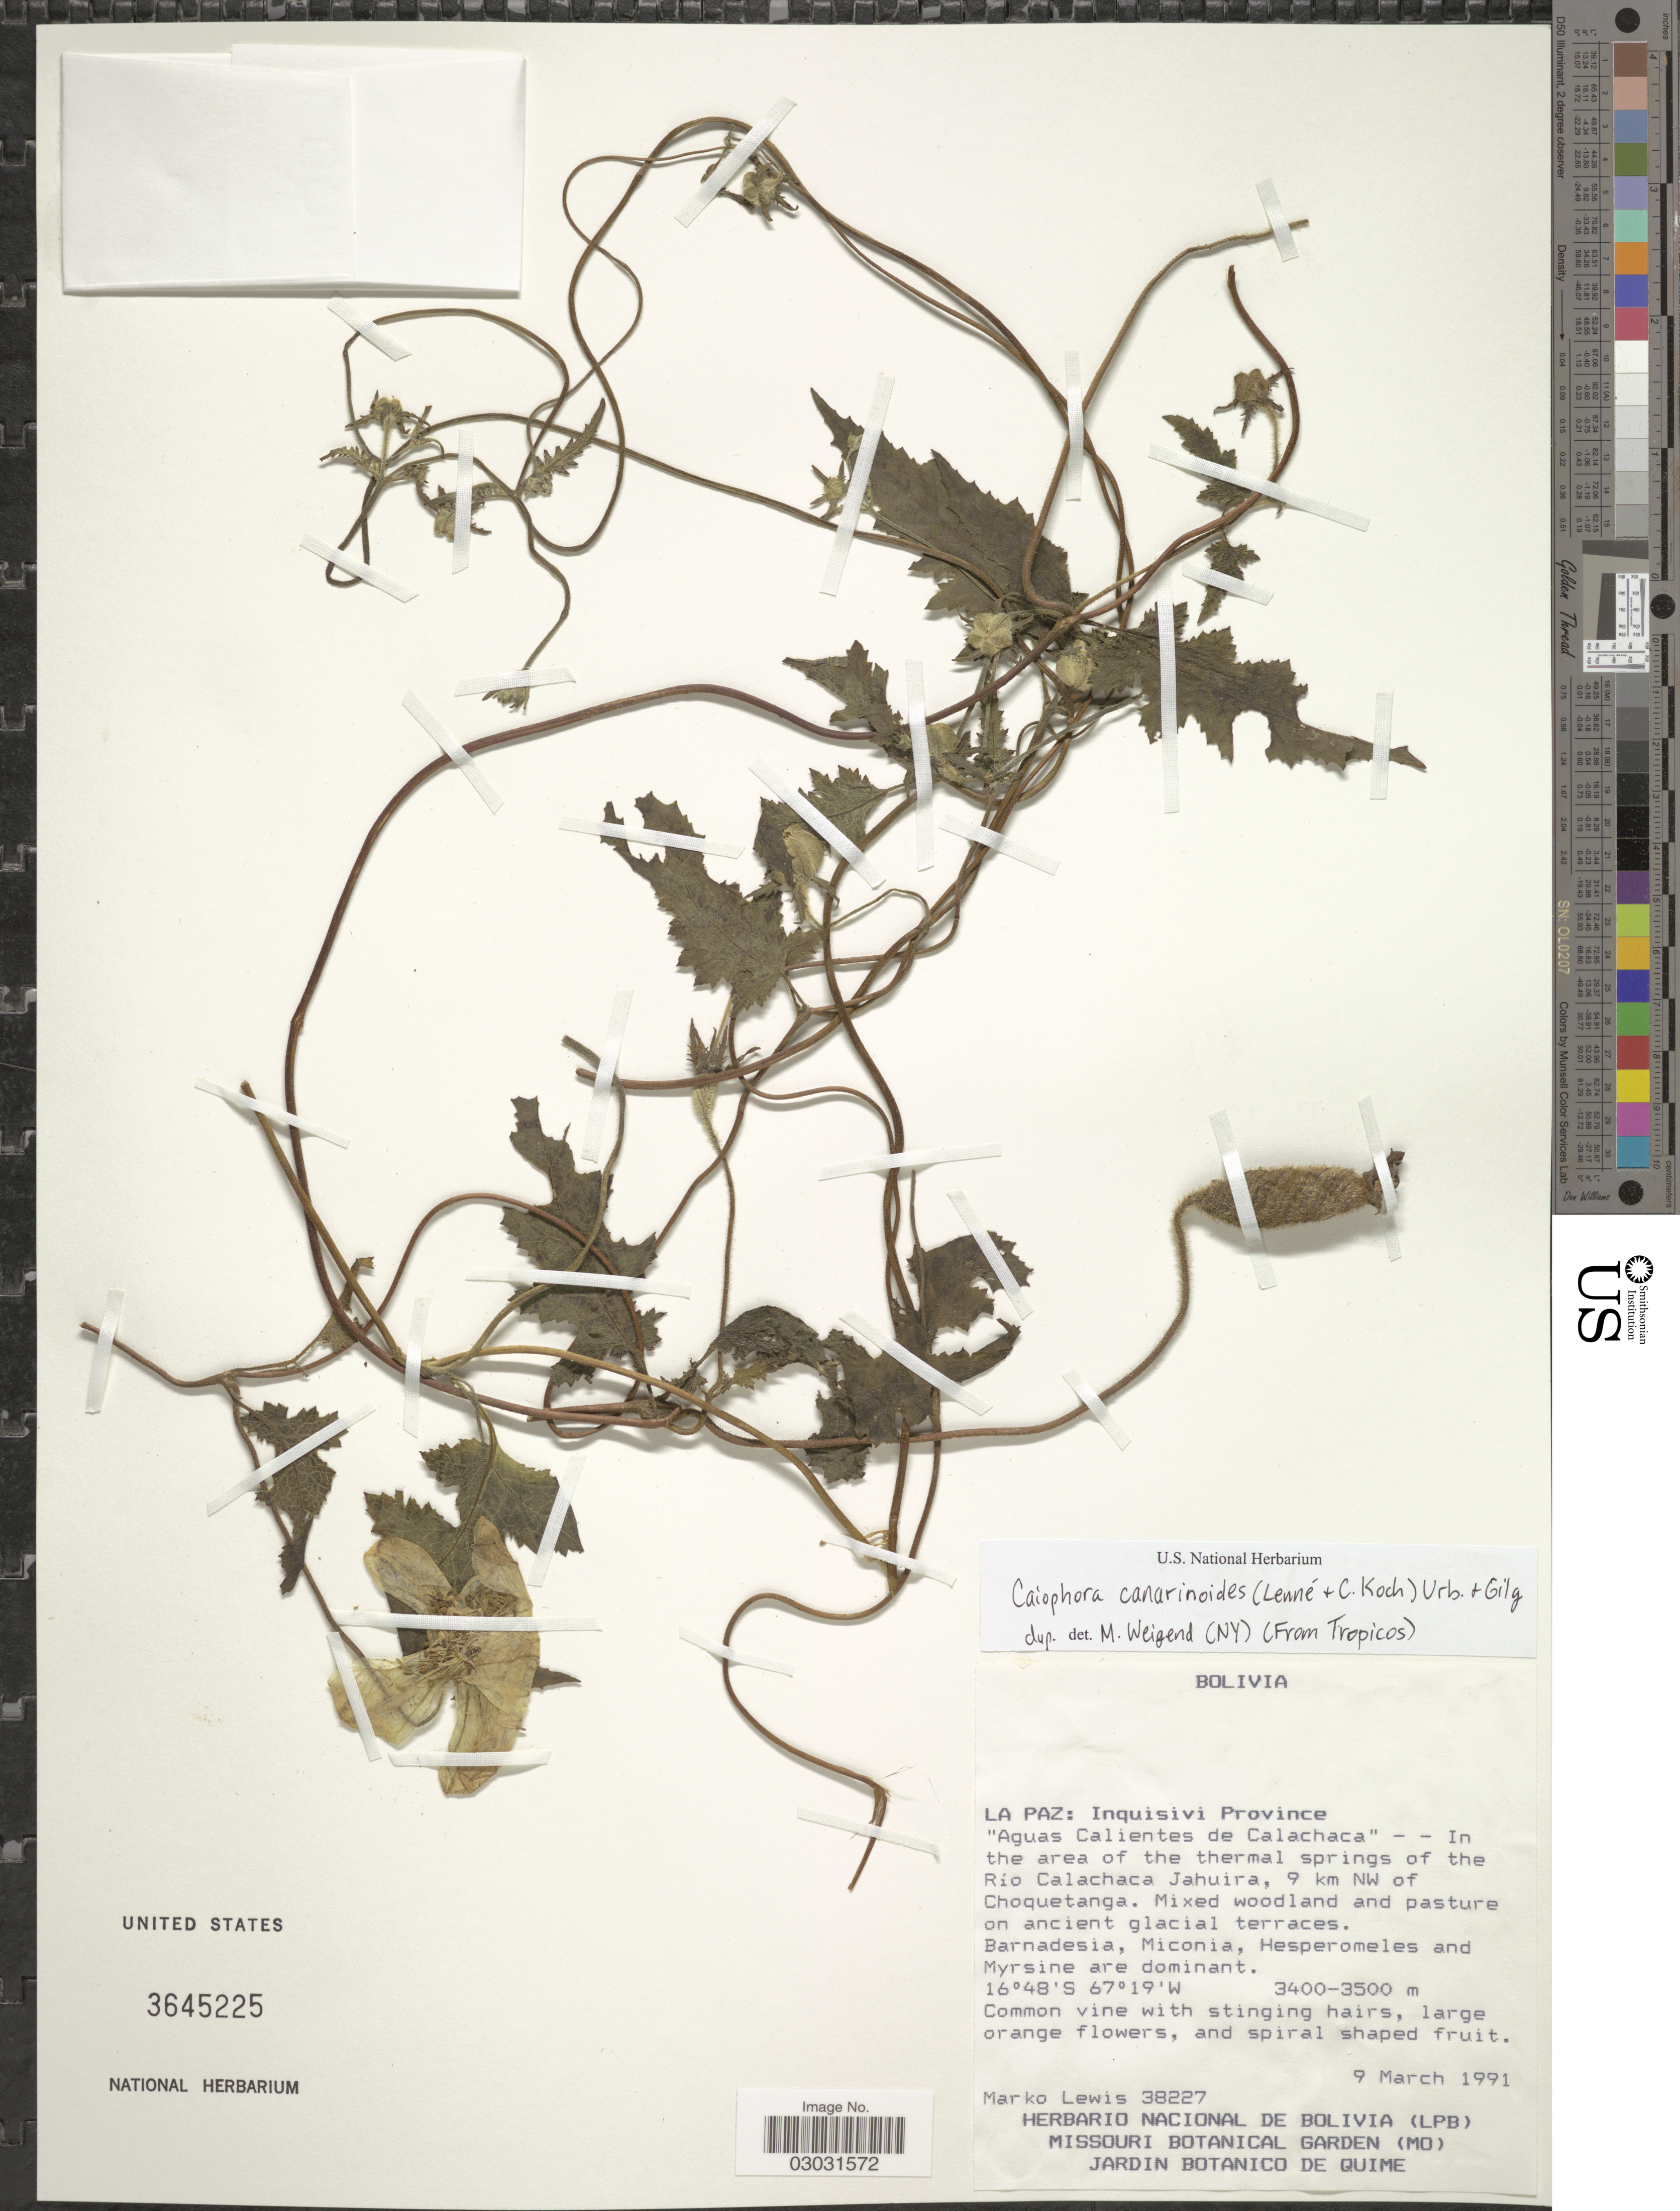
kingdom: Plantae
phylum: Tracheophyta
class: Magnoliopsida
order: Cornales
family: Loasaceae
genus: Caiophora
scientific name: Caiophora canarinoides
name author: (Lenné & K. Koch) Urb. & Gilg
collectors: M. A. Lewis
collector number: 38227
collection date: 1991-03-09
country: Bolivia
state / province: La Paz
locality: Inquisivi Province. "Aguas Calientes de Calachaca" - - In the area of the thermal springs of the Río Calachaca Jahuira, 9 km NW of Choquetanga.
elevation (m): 3400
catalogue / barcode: US 3645225